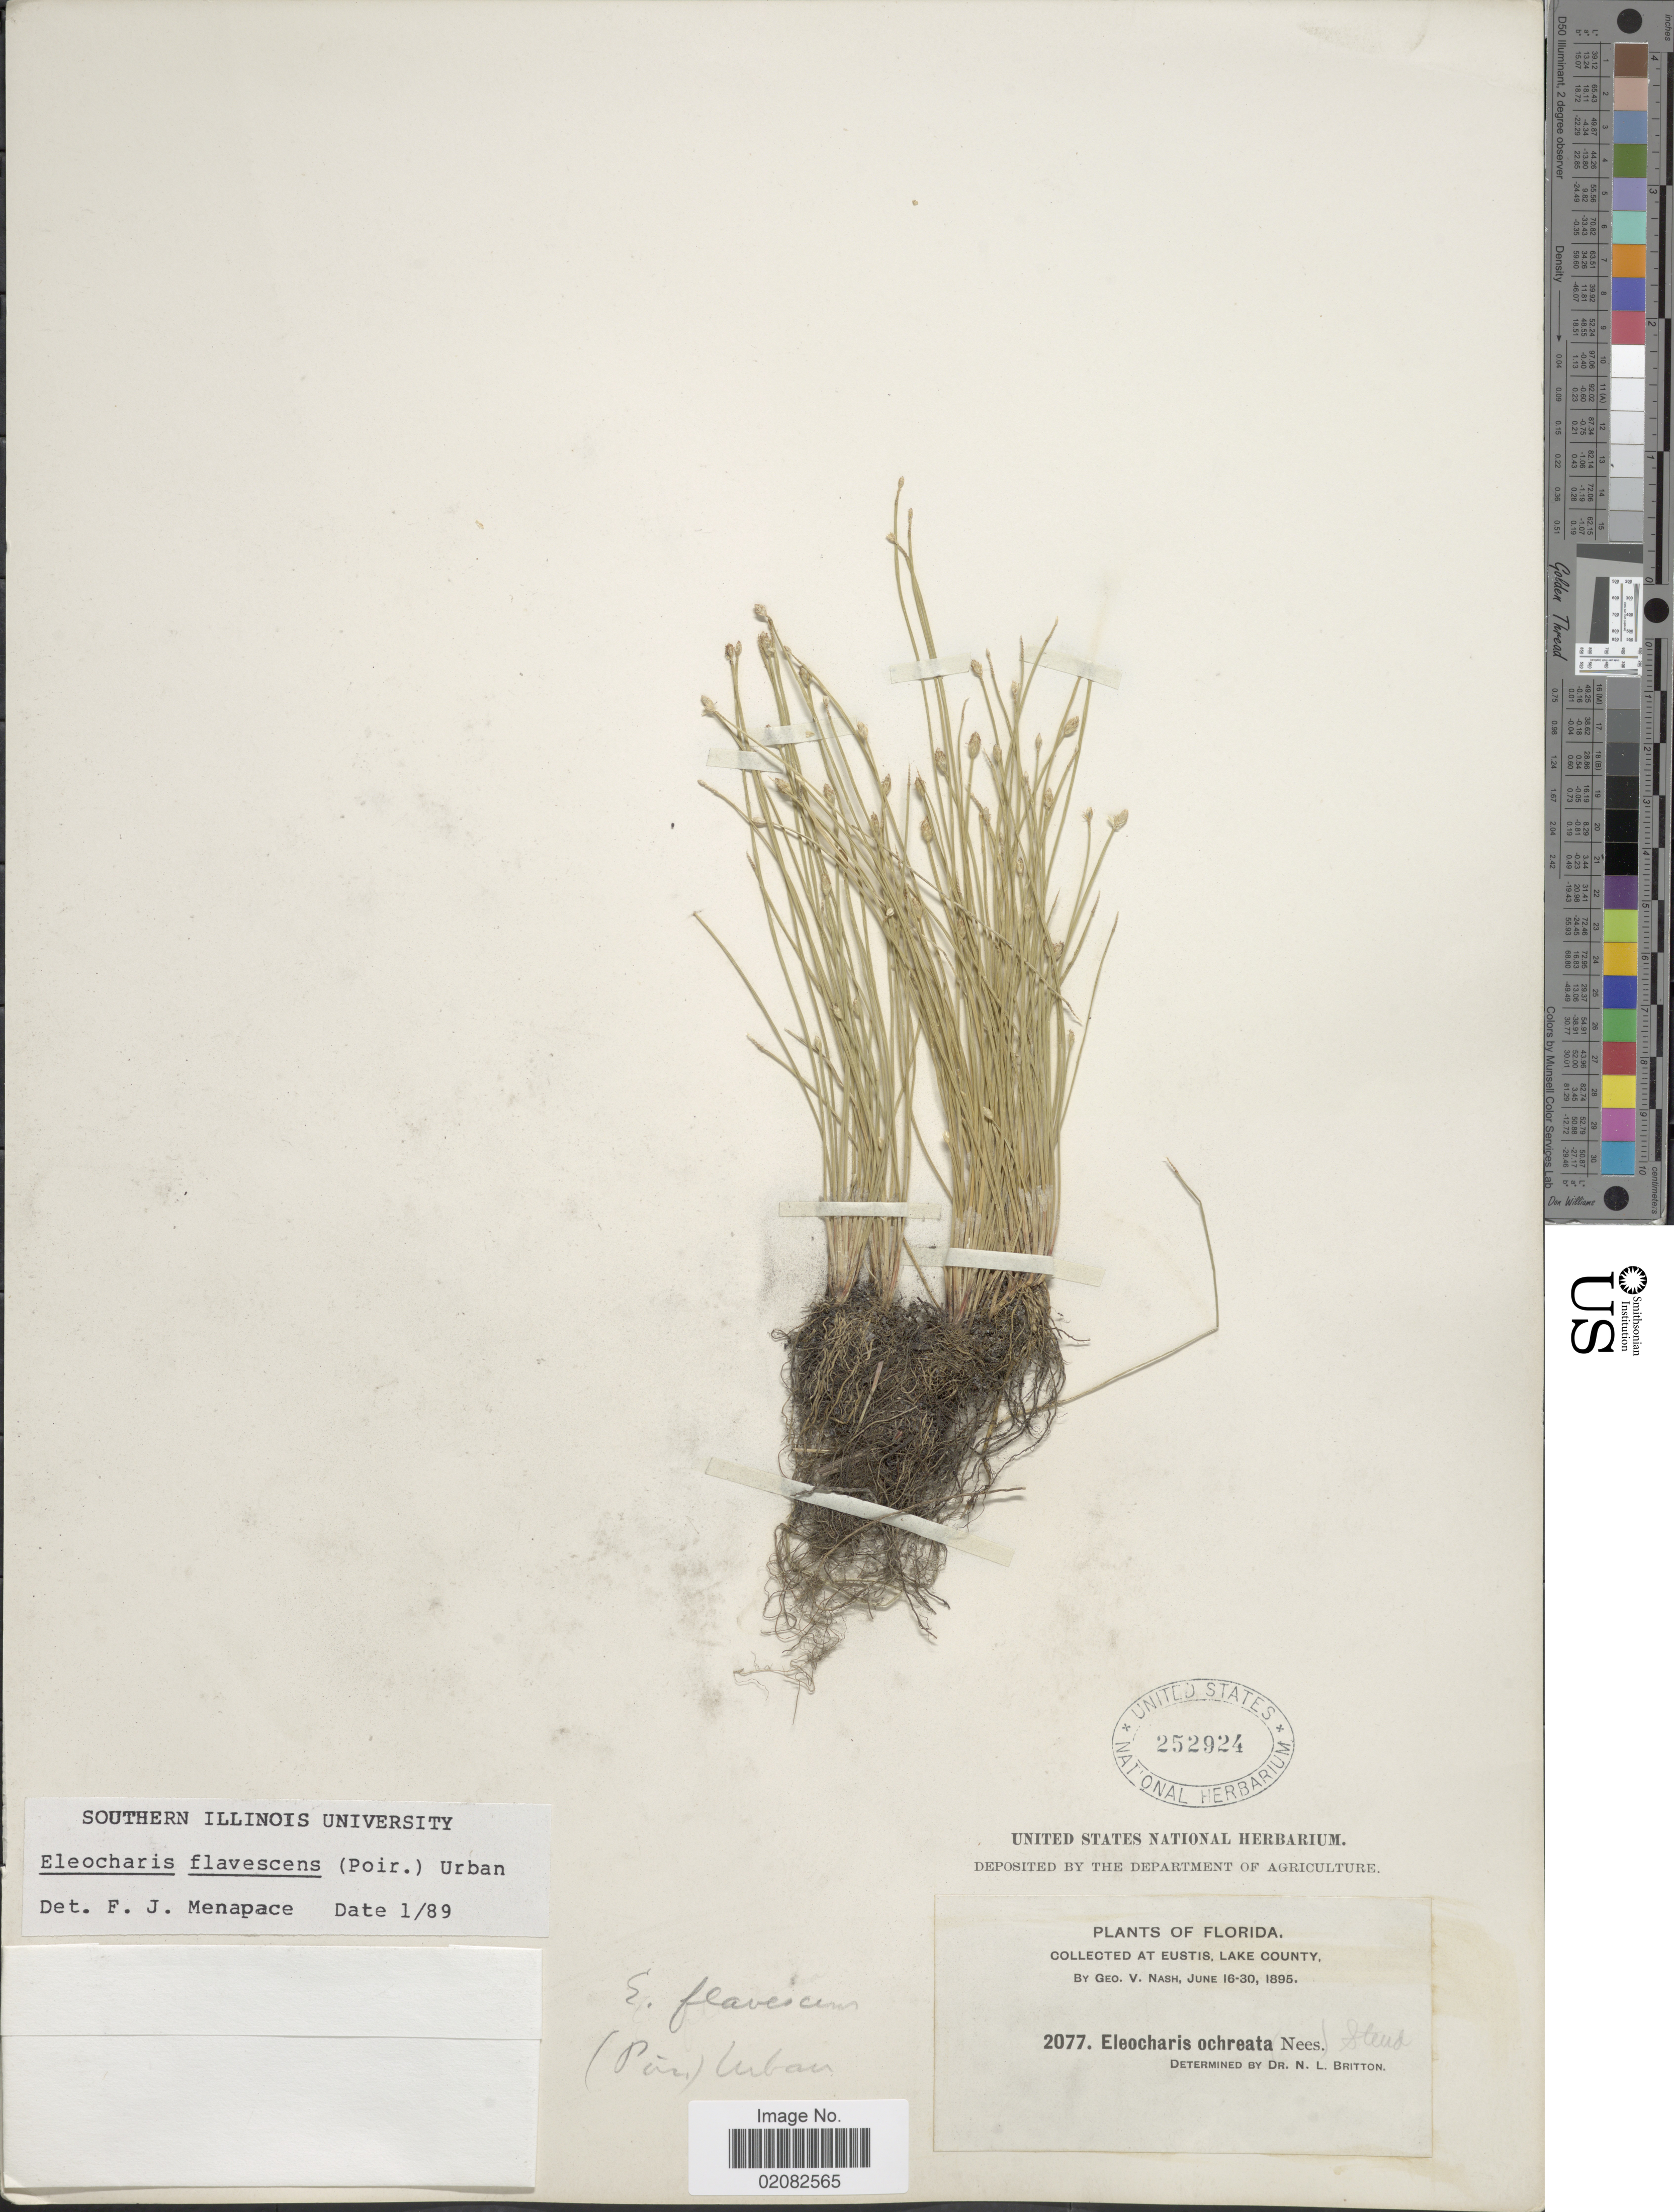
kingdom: Plantae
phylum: Tracheophyta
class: Liliopsida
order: Poales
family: Cyperaceae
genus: Eleocharis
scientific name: Eleocharis flavescens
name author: (Poir.) Urb.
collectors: G. V. Nash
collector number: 2077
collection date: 1895-06-16/1895-06-30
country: United States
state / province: Florida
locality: Eustis, Lake County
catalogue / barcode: US 252924